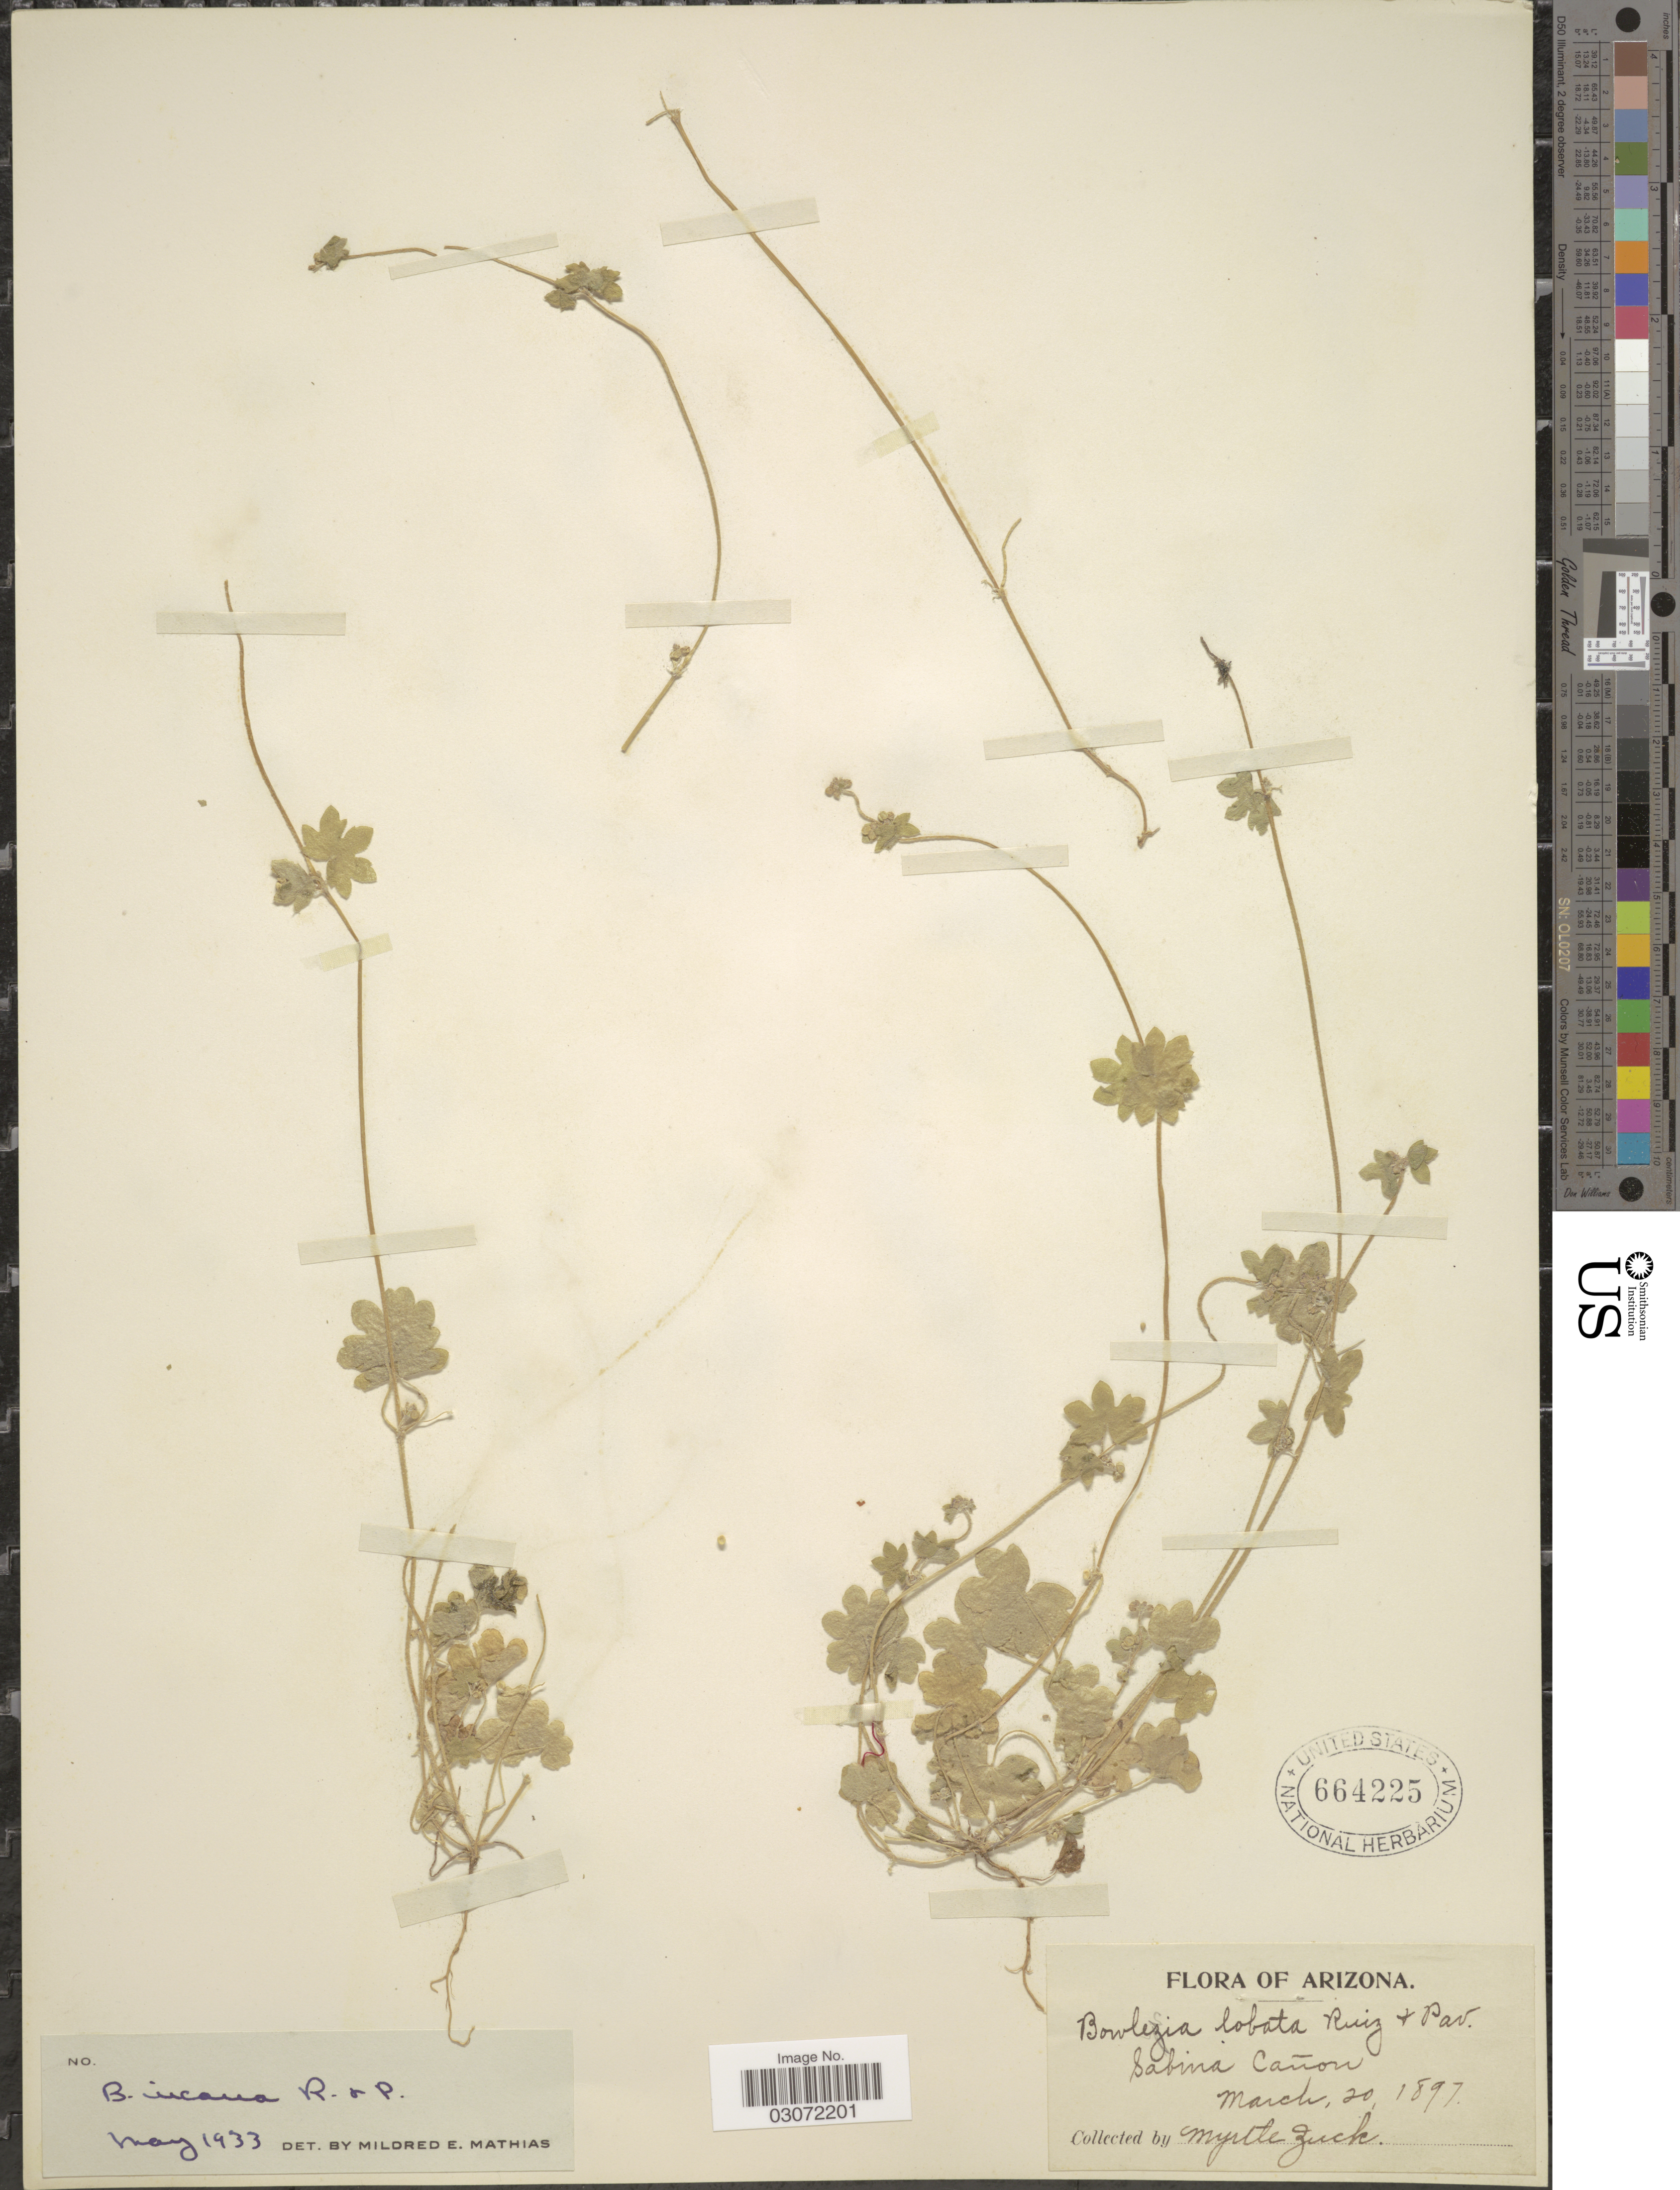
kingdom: Plantae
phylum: Tracheophyta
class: Magnoliopsida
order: Apiales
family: Apiaceae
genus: Bowlesia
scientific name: Bowlesia incana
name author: Ruiz & Pav.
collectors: M. Zuck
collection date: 1897-03-20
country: United States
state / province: Arizona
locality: Sabina Cañon.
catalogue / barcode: US 664225